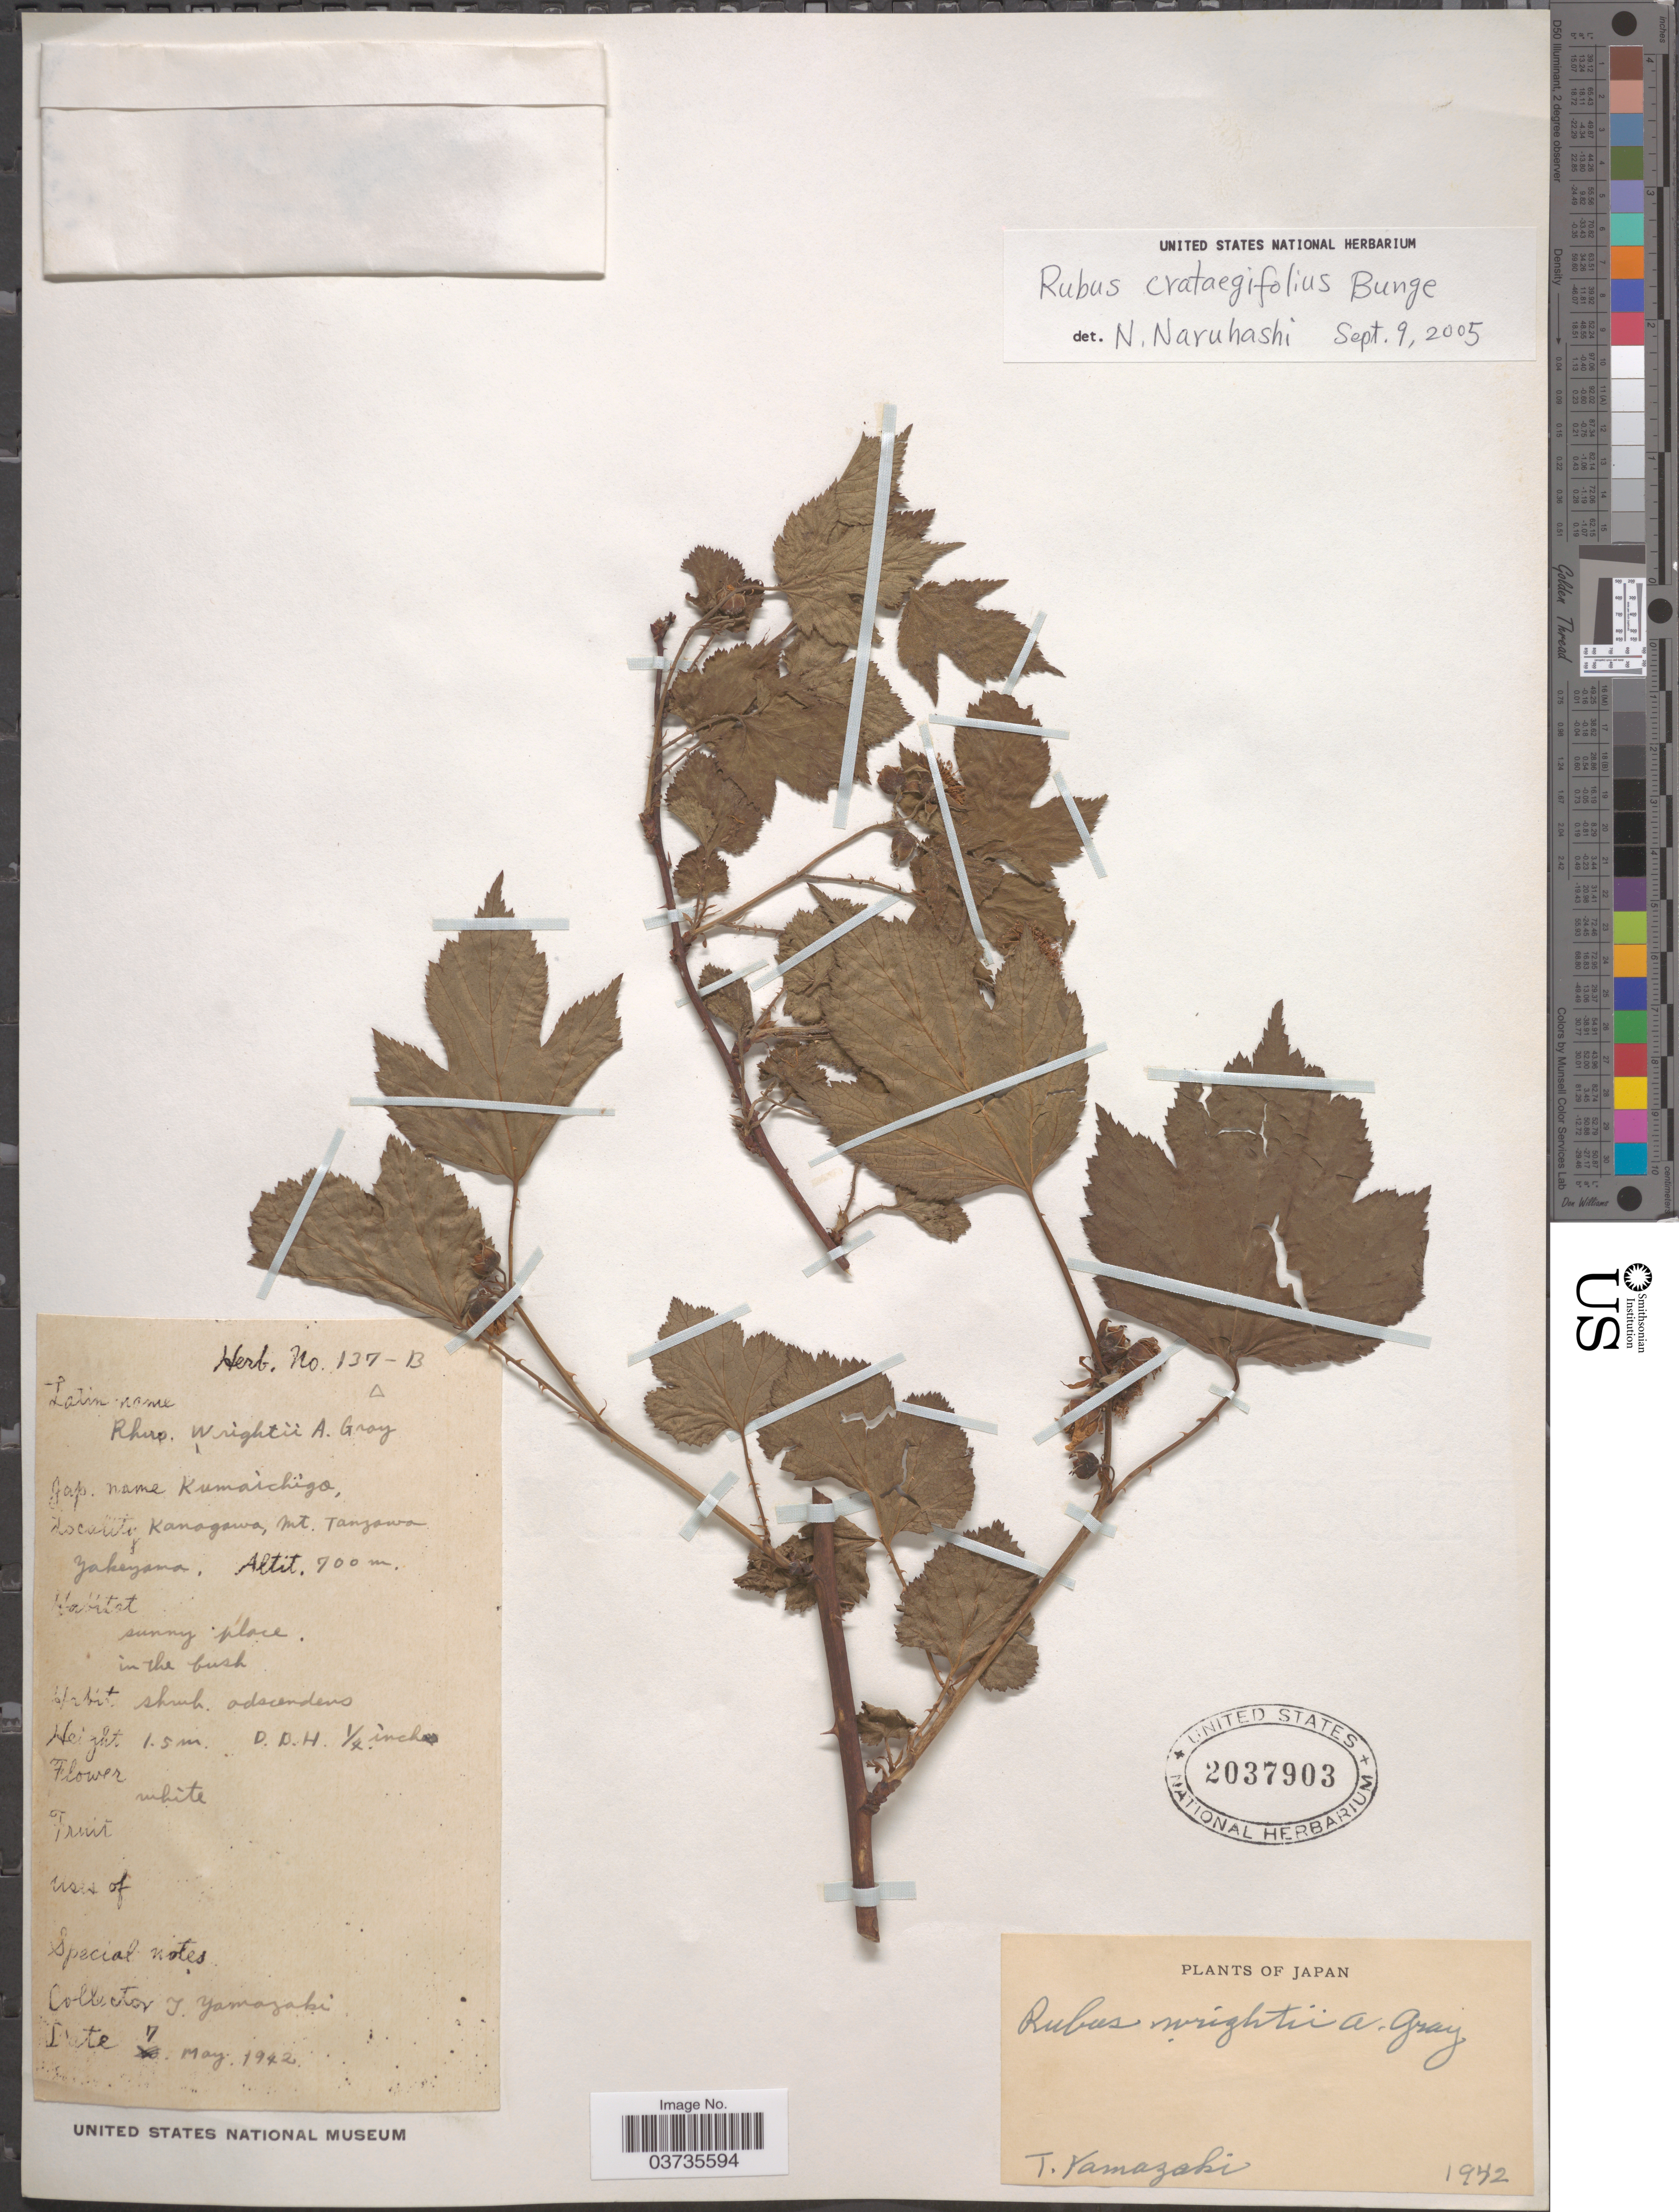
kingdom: Plantae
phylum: Tracheophyta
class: Magnoliopsida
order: Rosales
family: Rosaceae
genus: Rubus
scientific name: Rubus crataegifolius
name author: Bunge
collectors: T. Yamazaki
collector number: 137-B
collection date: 1942-05-07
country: Japan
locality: Kanagawa, Mt. Tanzawa, Yakeyama.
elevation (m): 700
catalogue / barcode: US 2037903